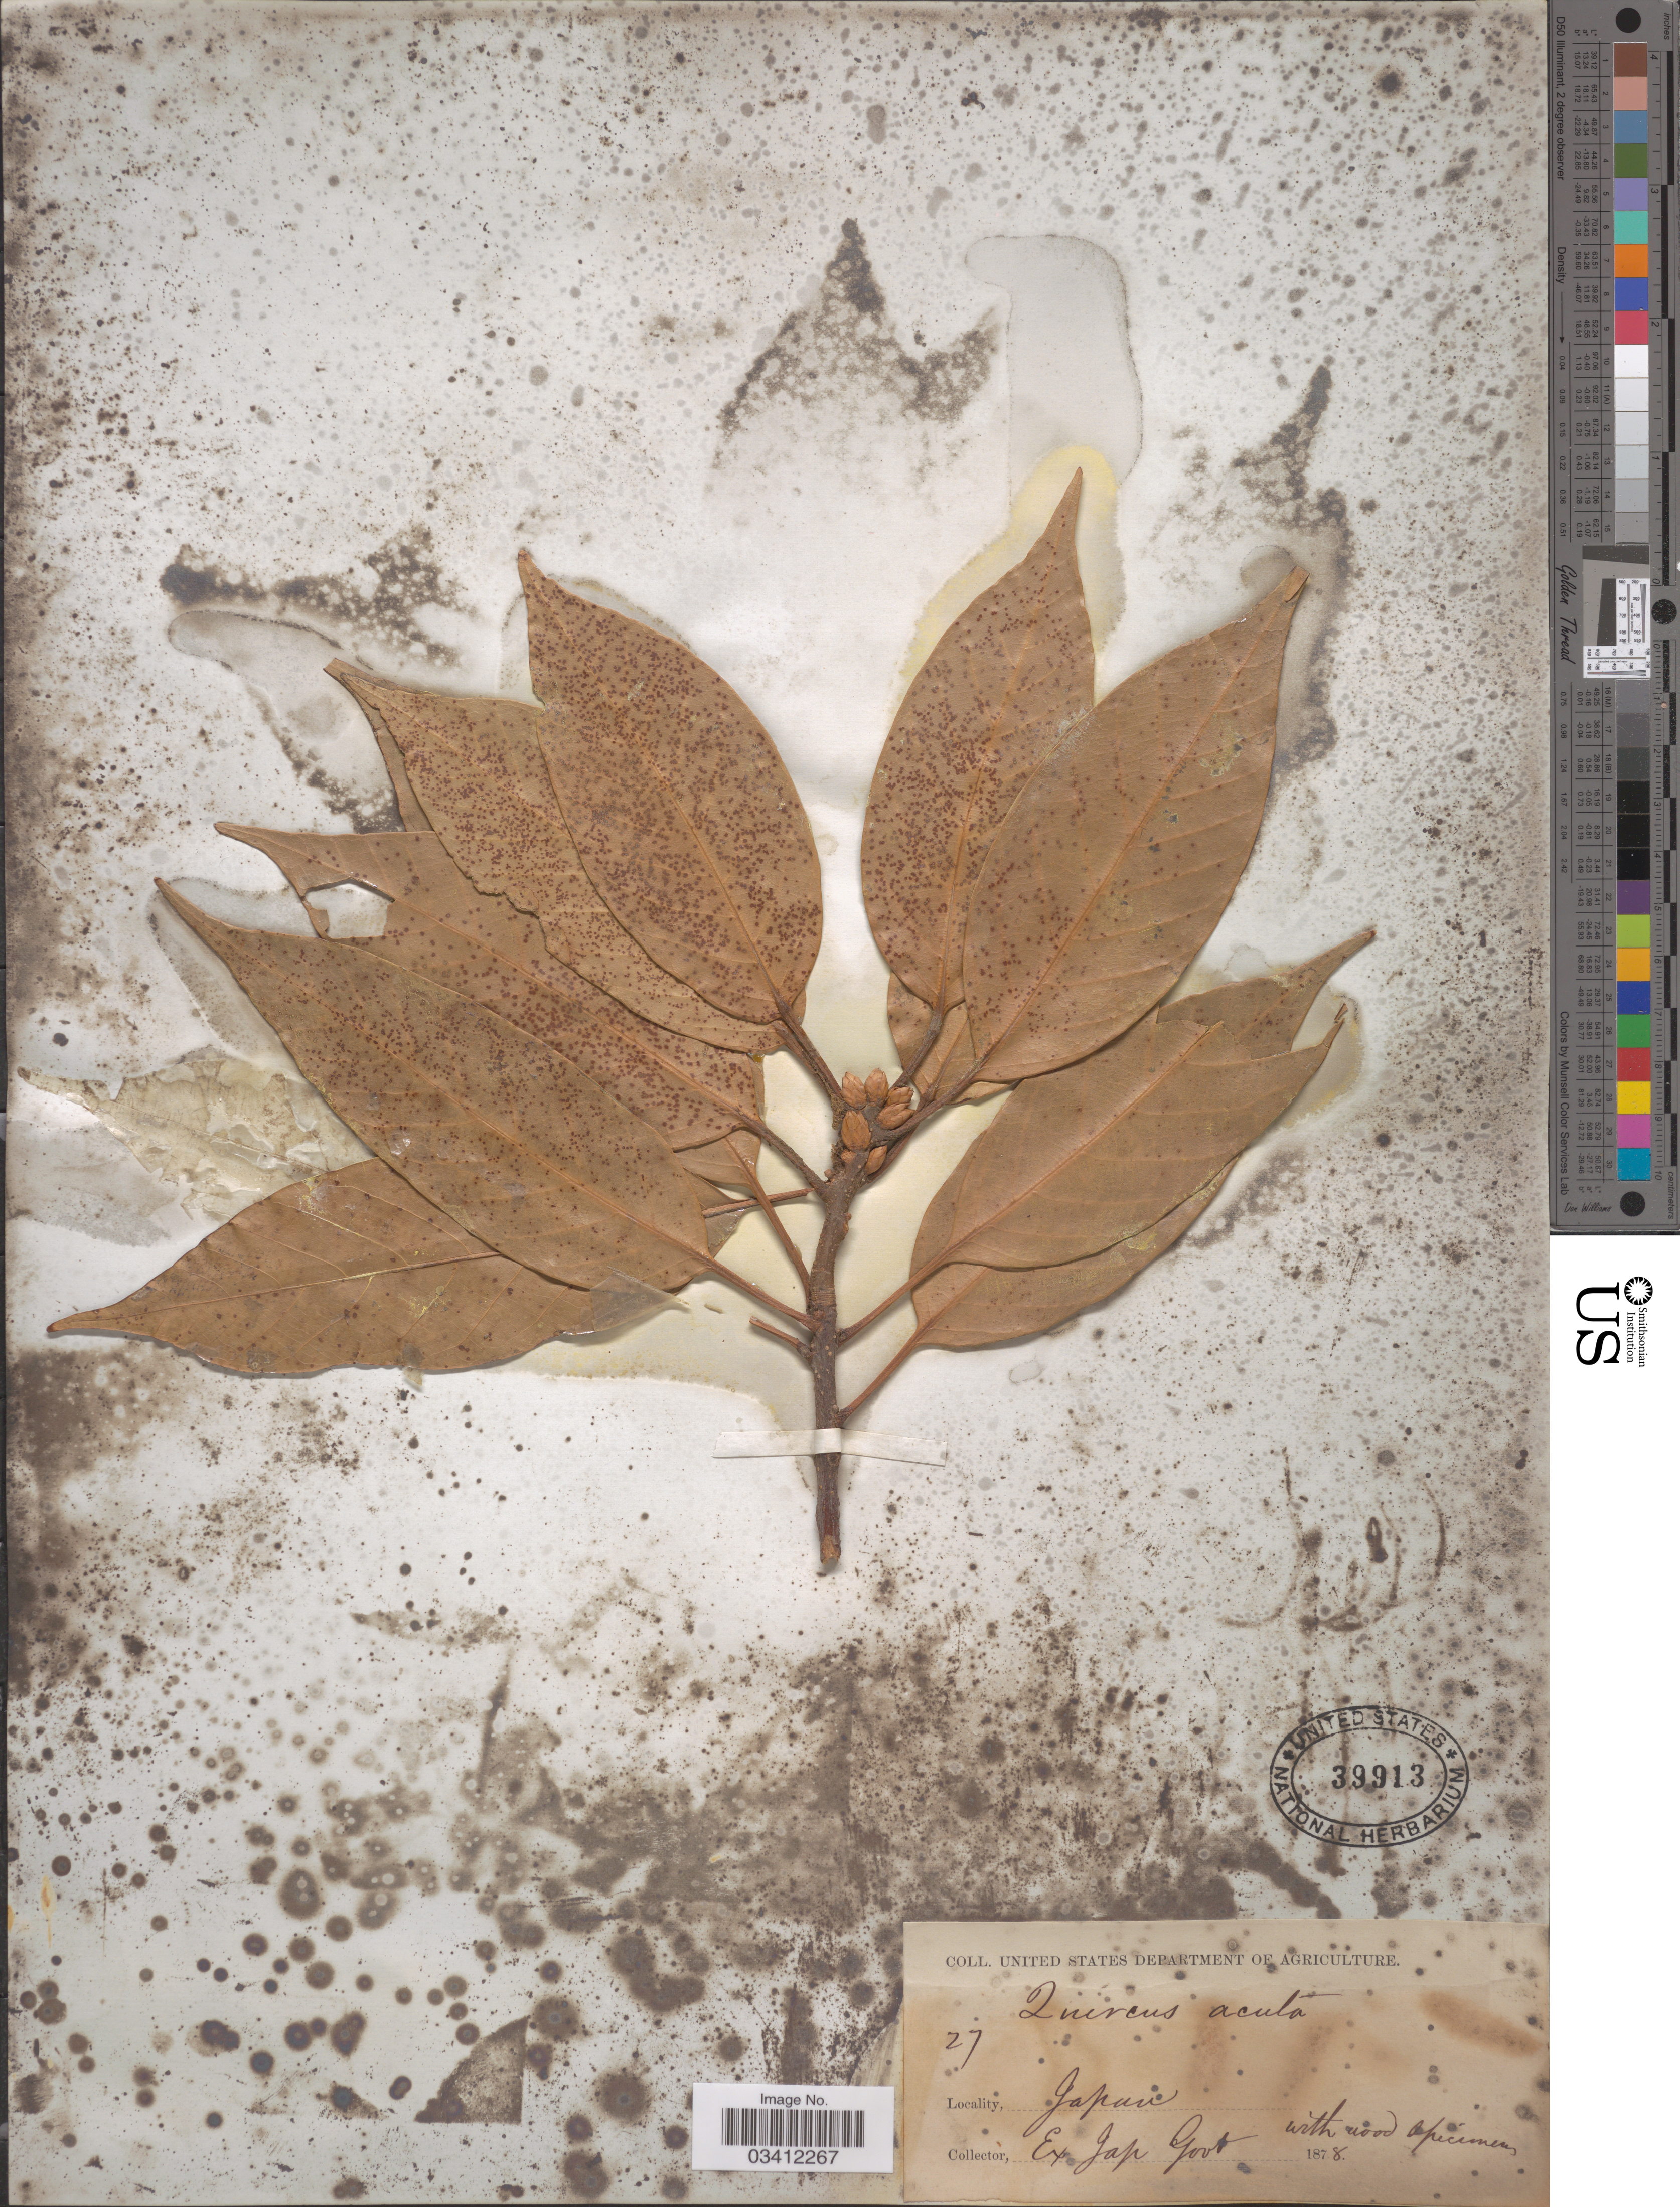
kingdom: Plantae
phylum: Tracheophyta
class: Magnoliopsida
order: Fagales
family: Fagaceae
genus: Quercus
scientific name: Quercus sessiliflora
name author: Salisb.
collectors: ex. Jap. Govt.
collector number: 27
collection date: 1878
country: Japan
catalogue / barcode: US 39913